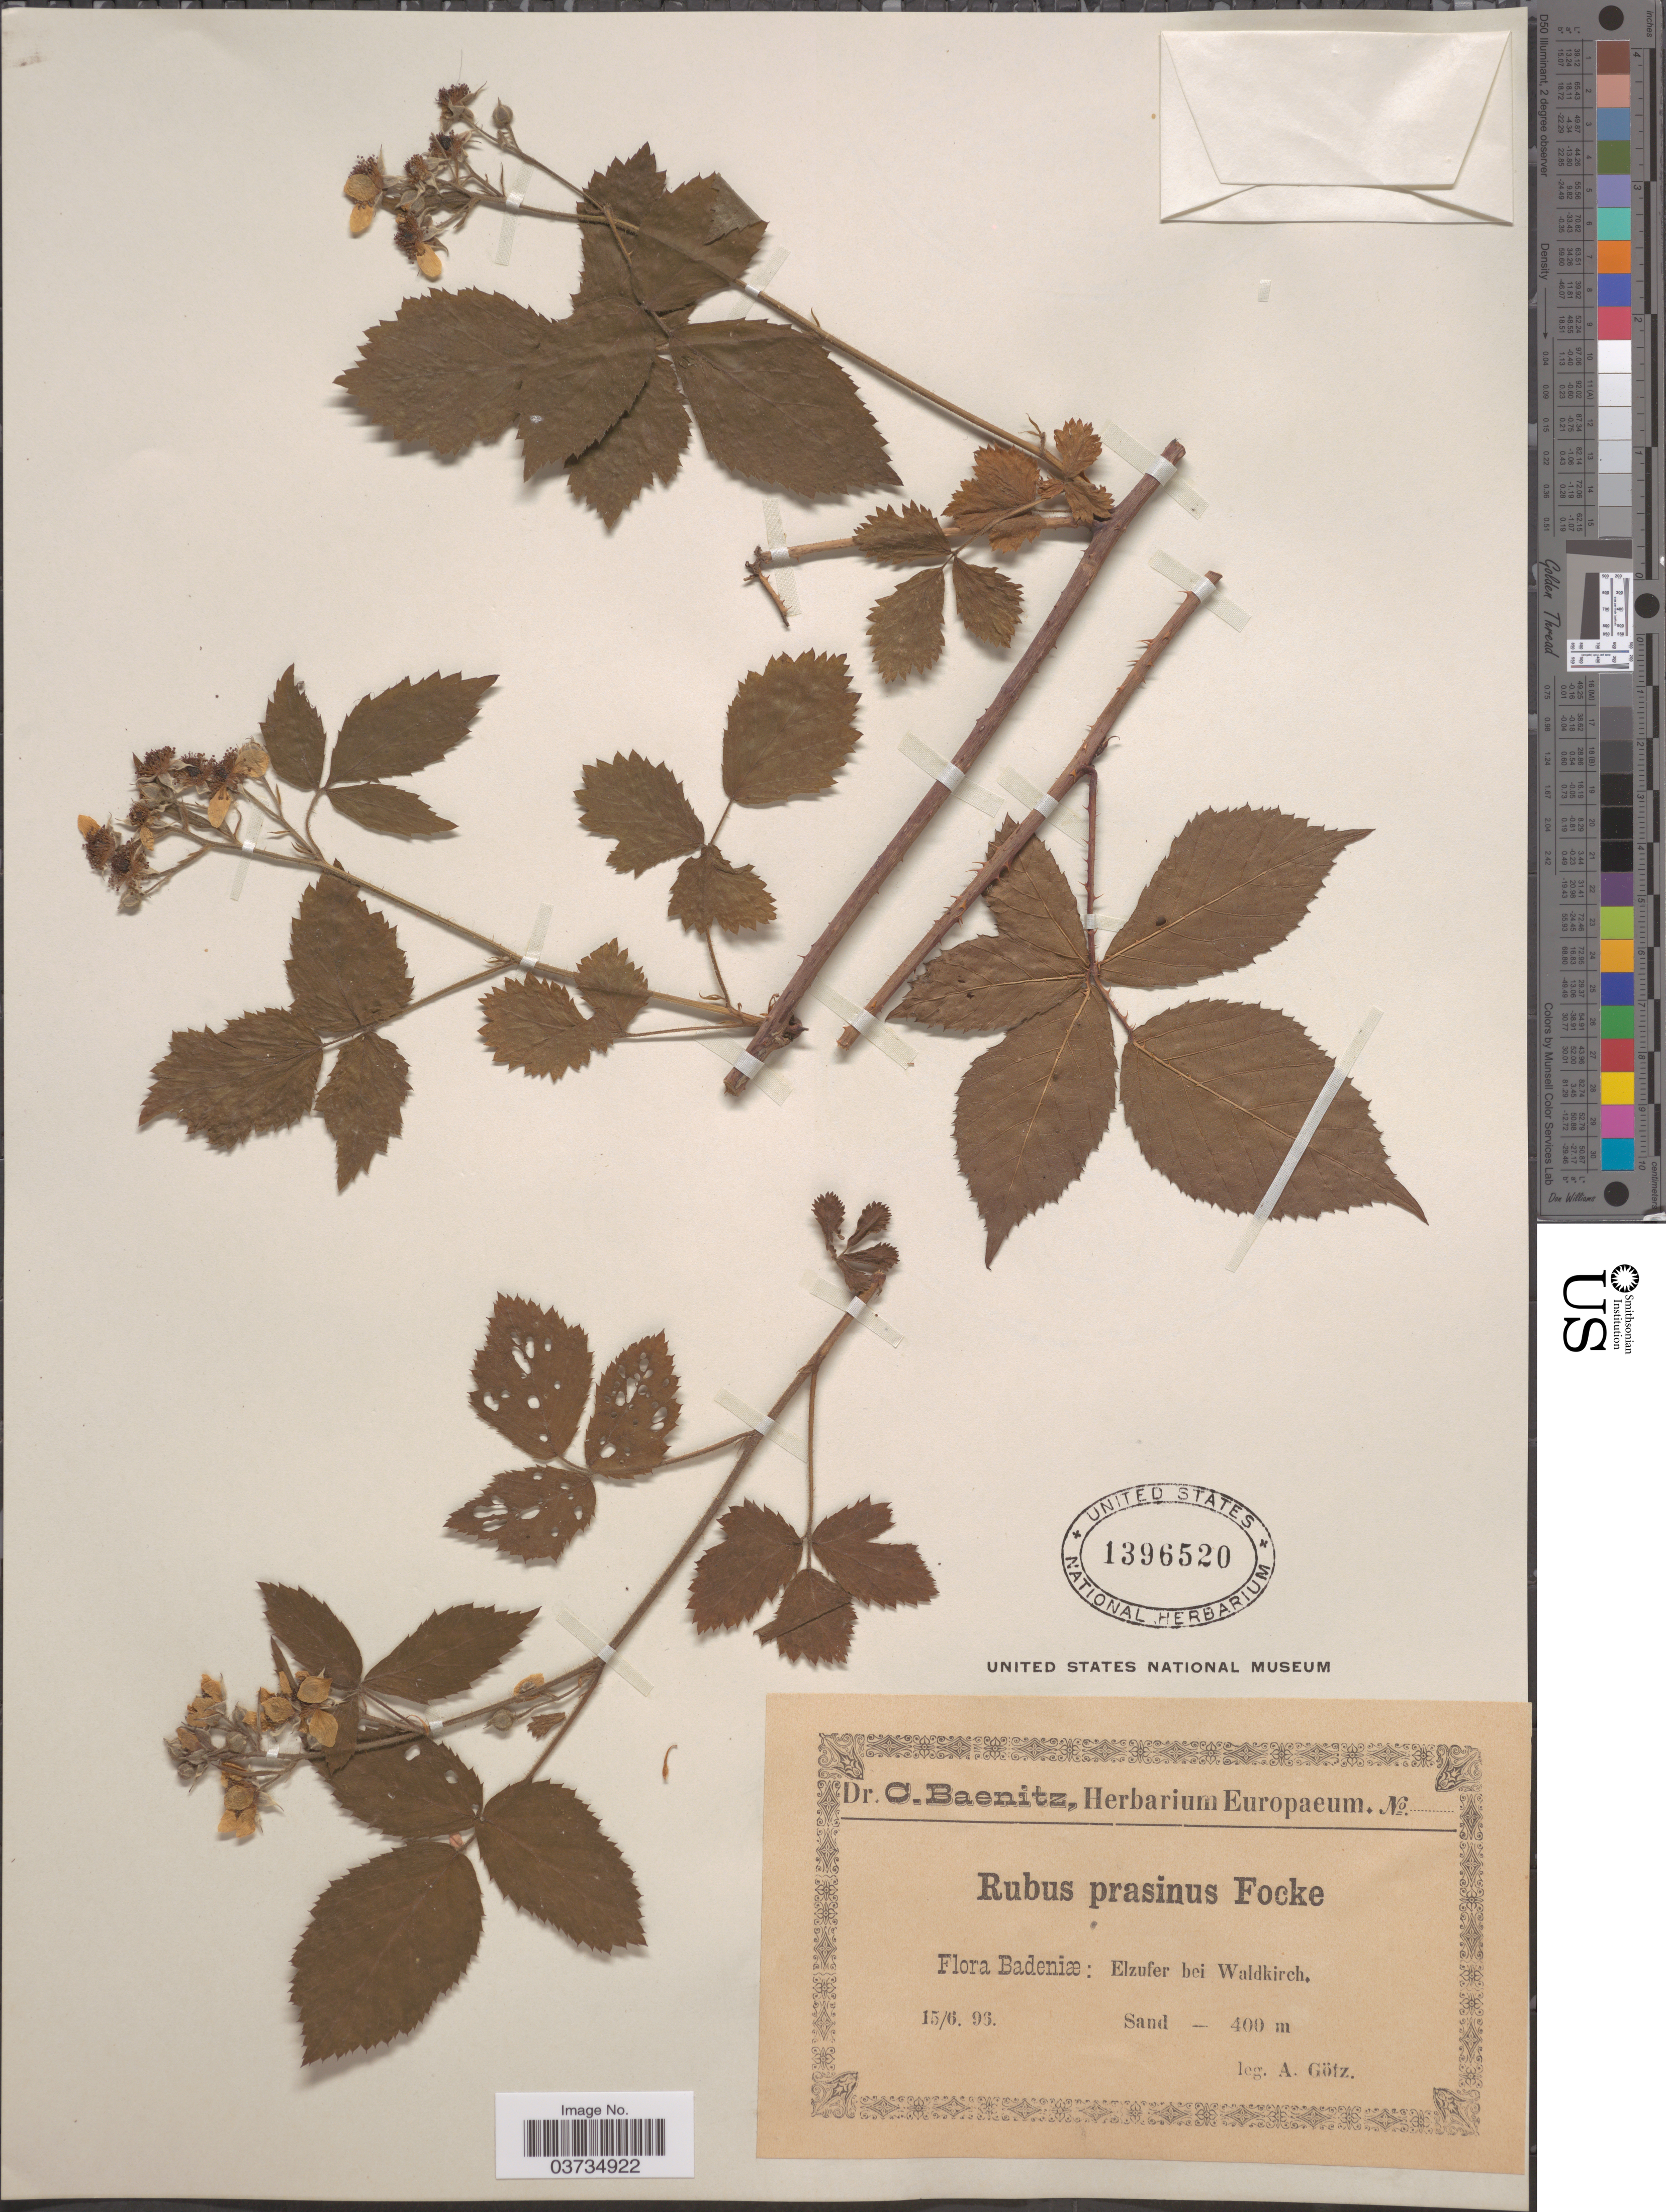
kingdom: Plantae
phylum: Tracheophyta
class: Magnoliopsida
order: Rosales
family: Rosaceae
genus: Rubus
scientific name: Rubus prasinus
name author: Focke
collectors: A. Götz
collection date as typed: Transcribed d/m/y: 15/6/96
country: Germany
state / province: Baden-Württemberg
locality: Badeniæ: Elzufer bei Waldkirch.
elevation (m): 400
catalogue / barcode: US 1396520